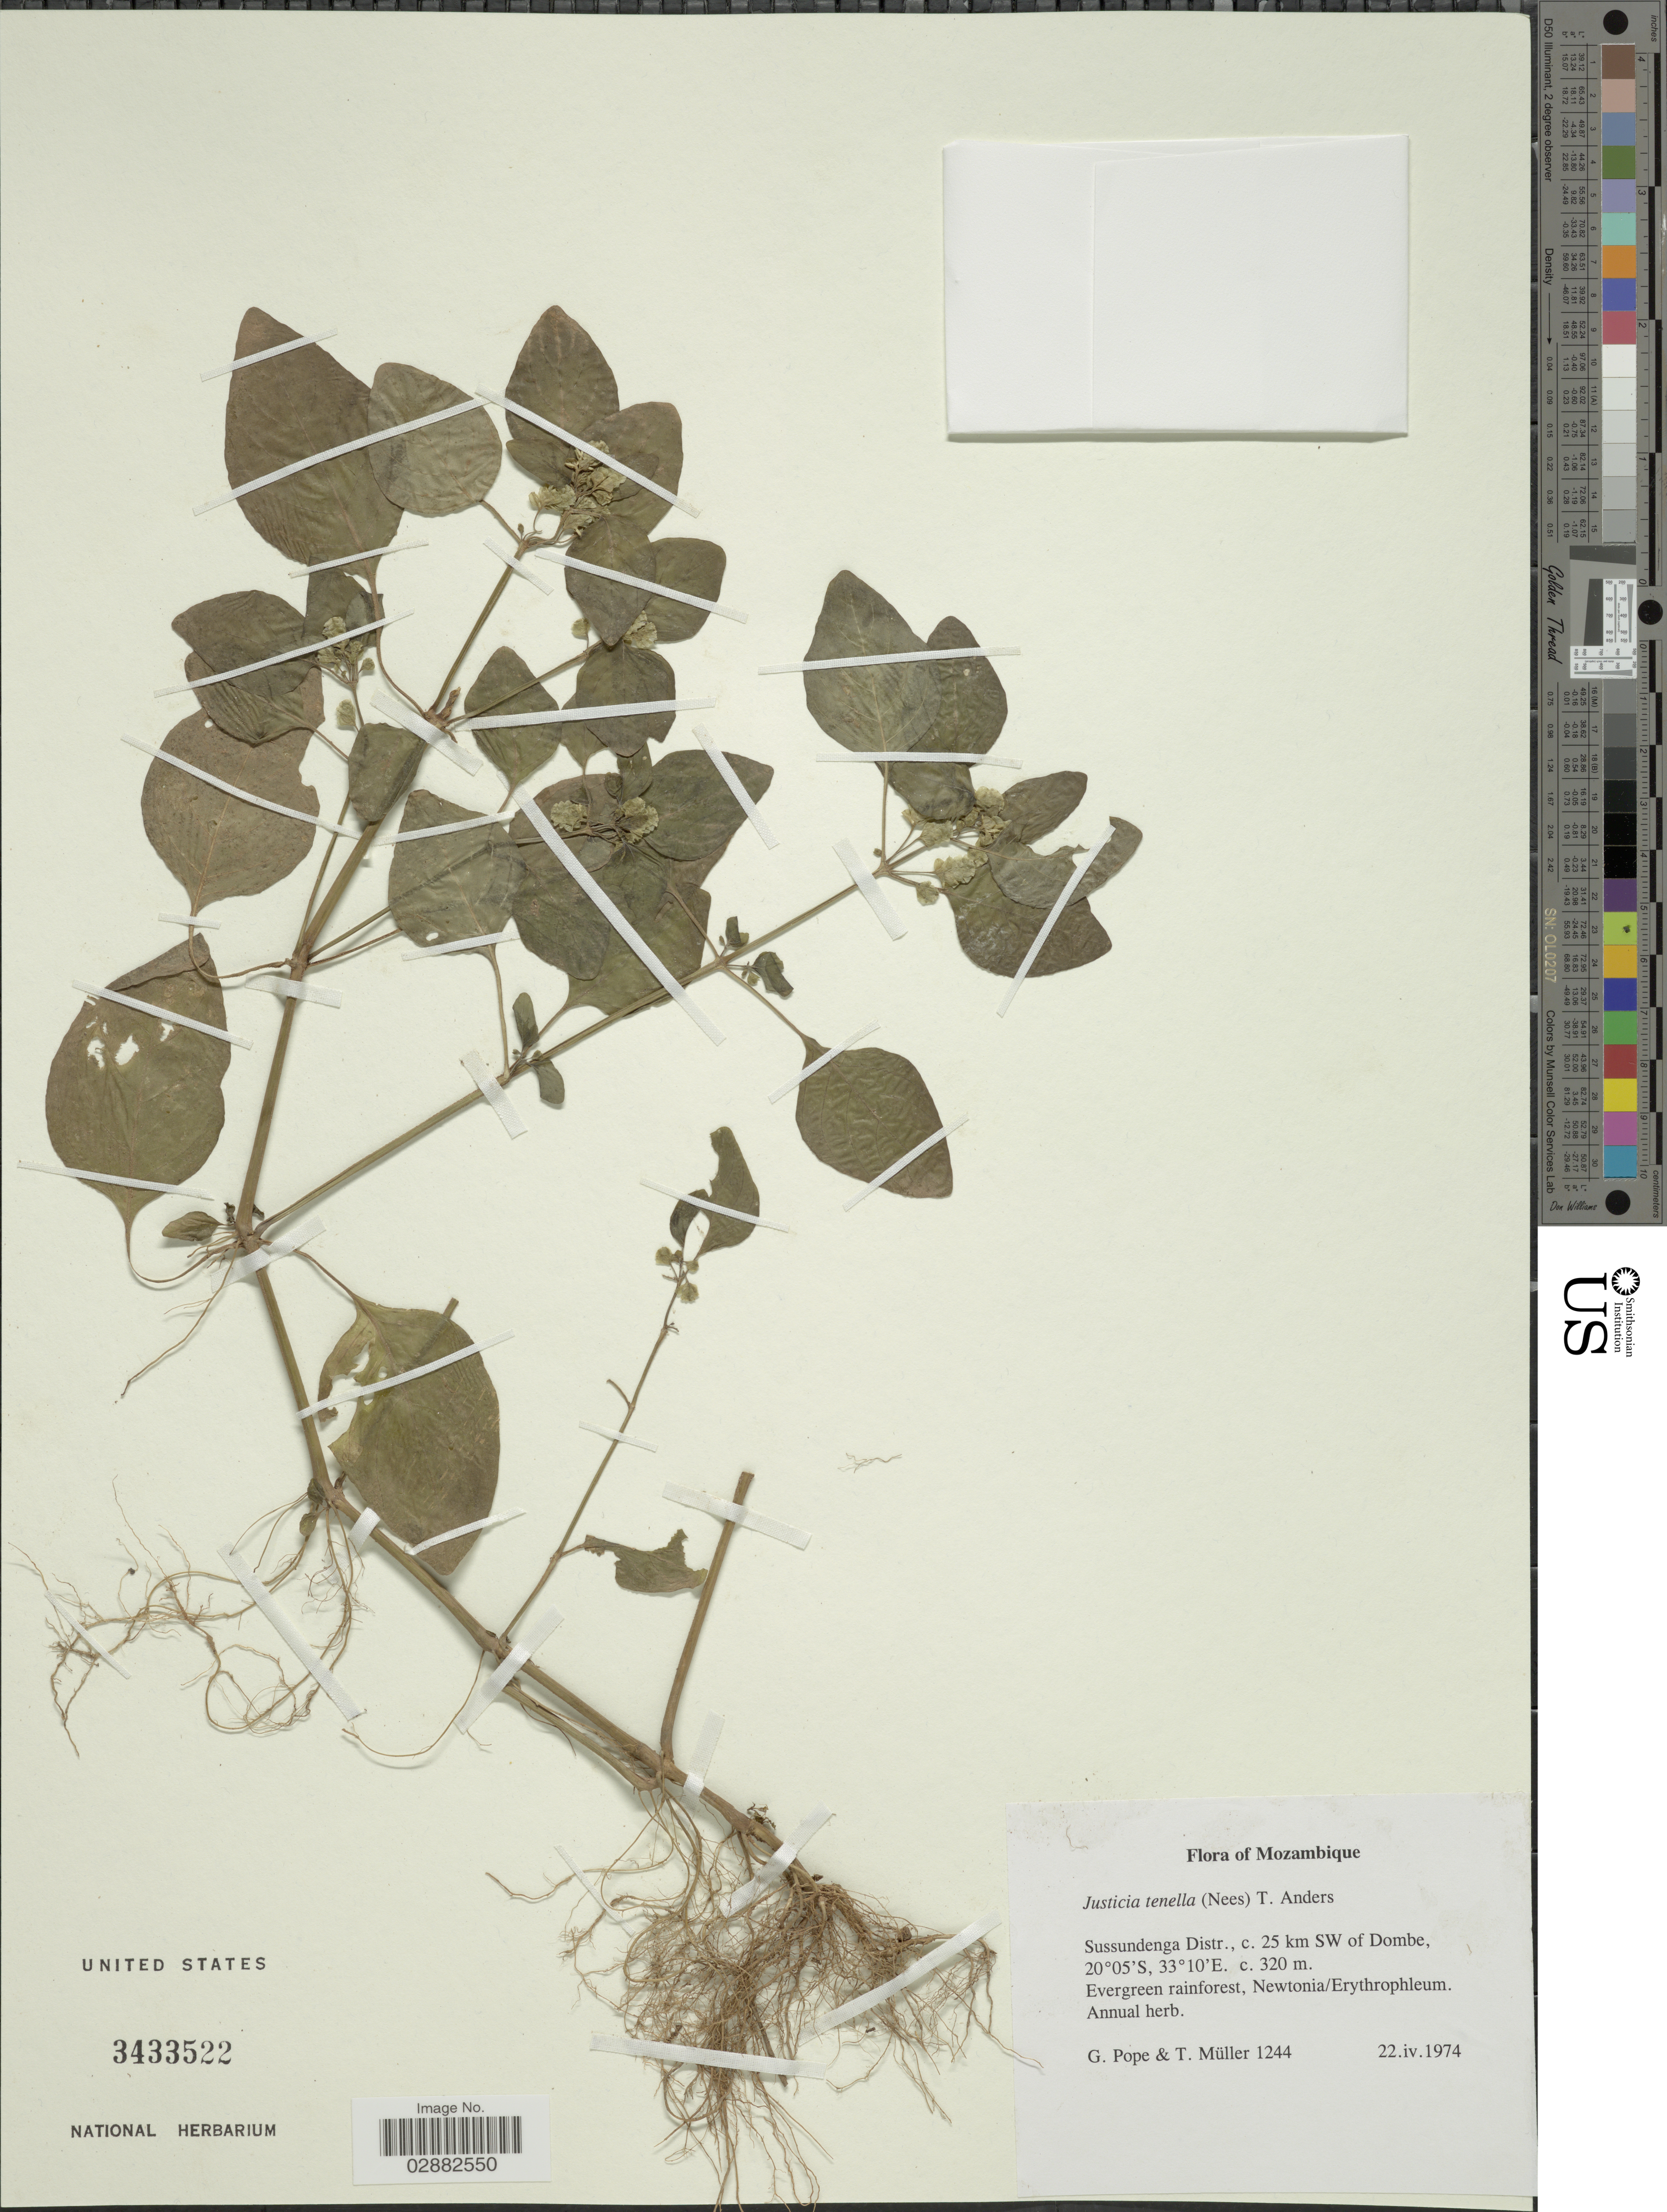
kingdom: Plantae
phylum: Tracheophyta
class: Magnoliopsida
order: Lamiales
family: Acanthaceae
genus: Justicia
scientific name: Justicia tenella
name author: (Nees) T. Anderson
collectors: G. Pope & T. Müller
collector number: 1244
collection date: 1974-04-22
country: Mozambique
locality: Sussundenga Distr., c. 25 km SW of Dombe.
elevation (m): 320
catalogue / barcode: US 3433522